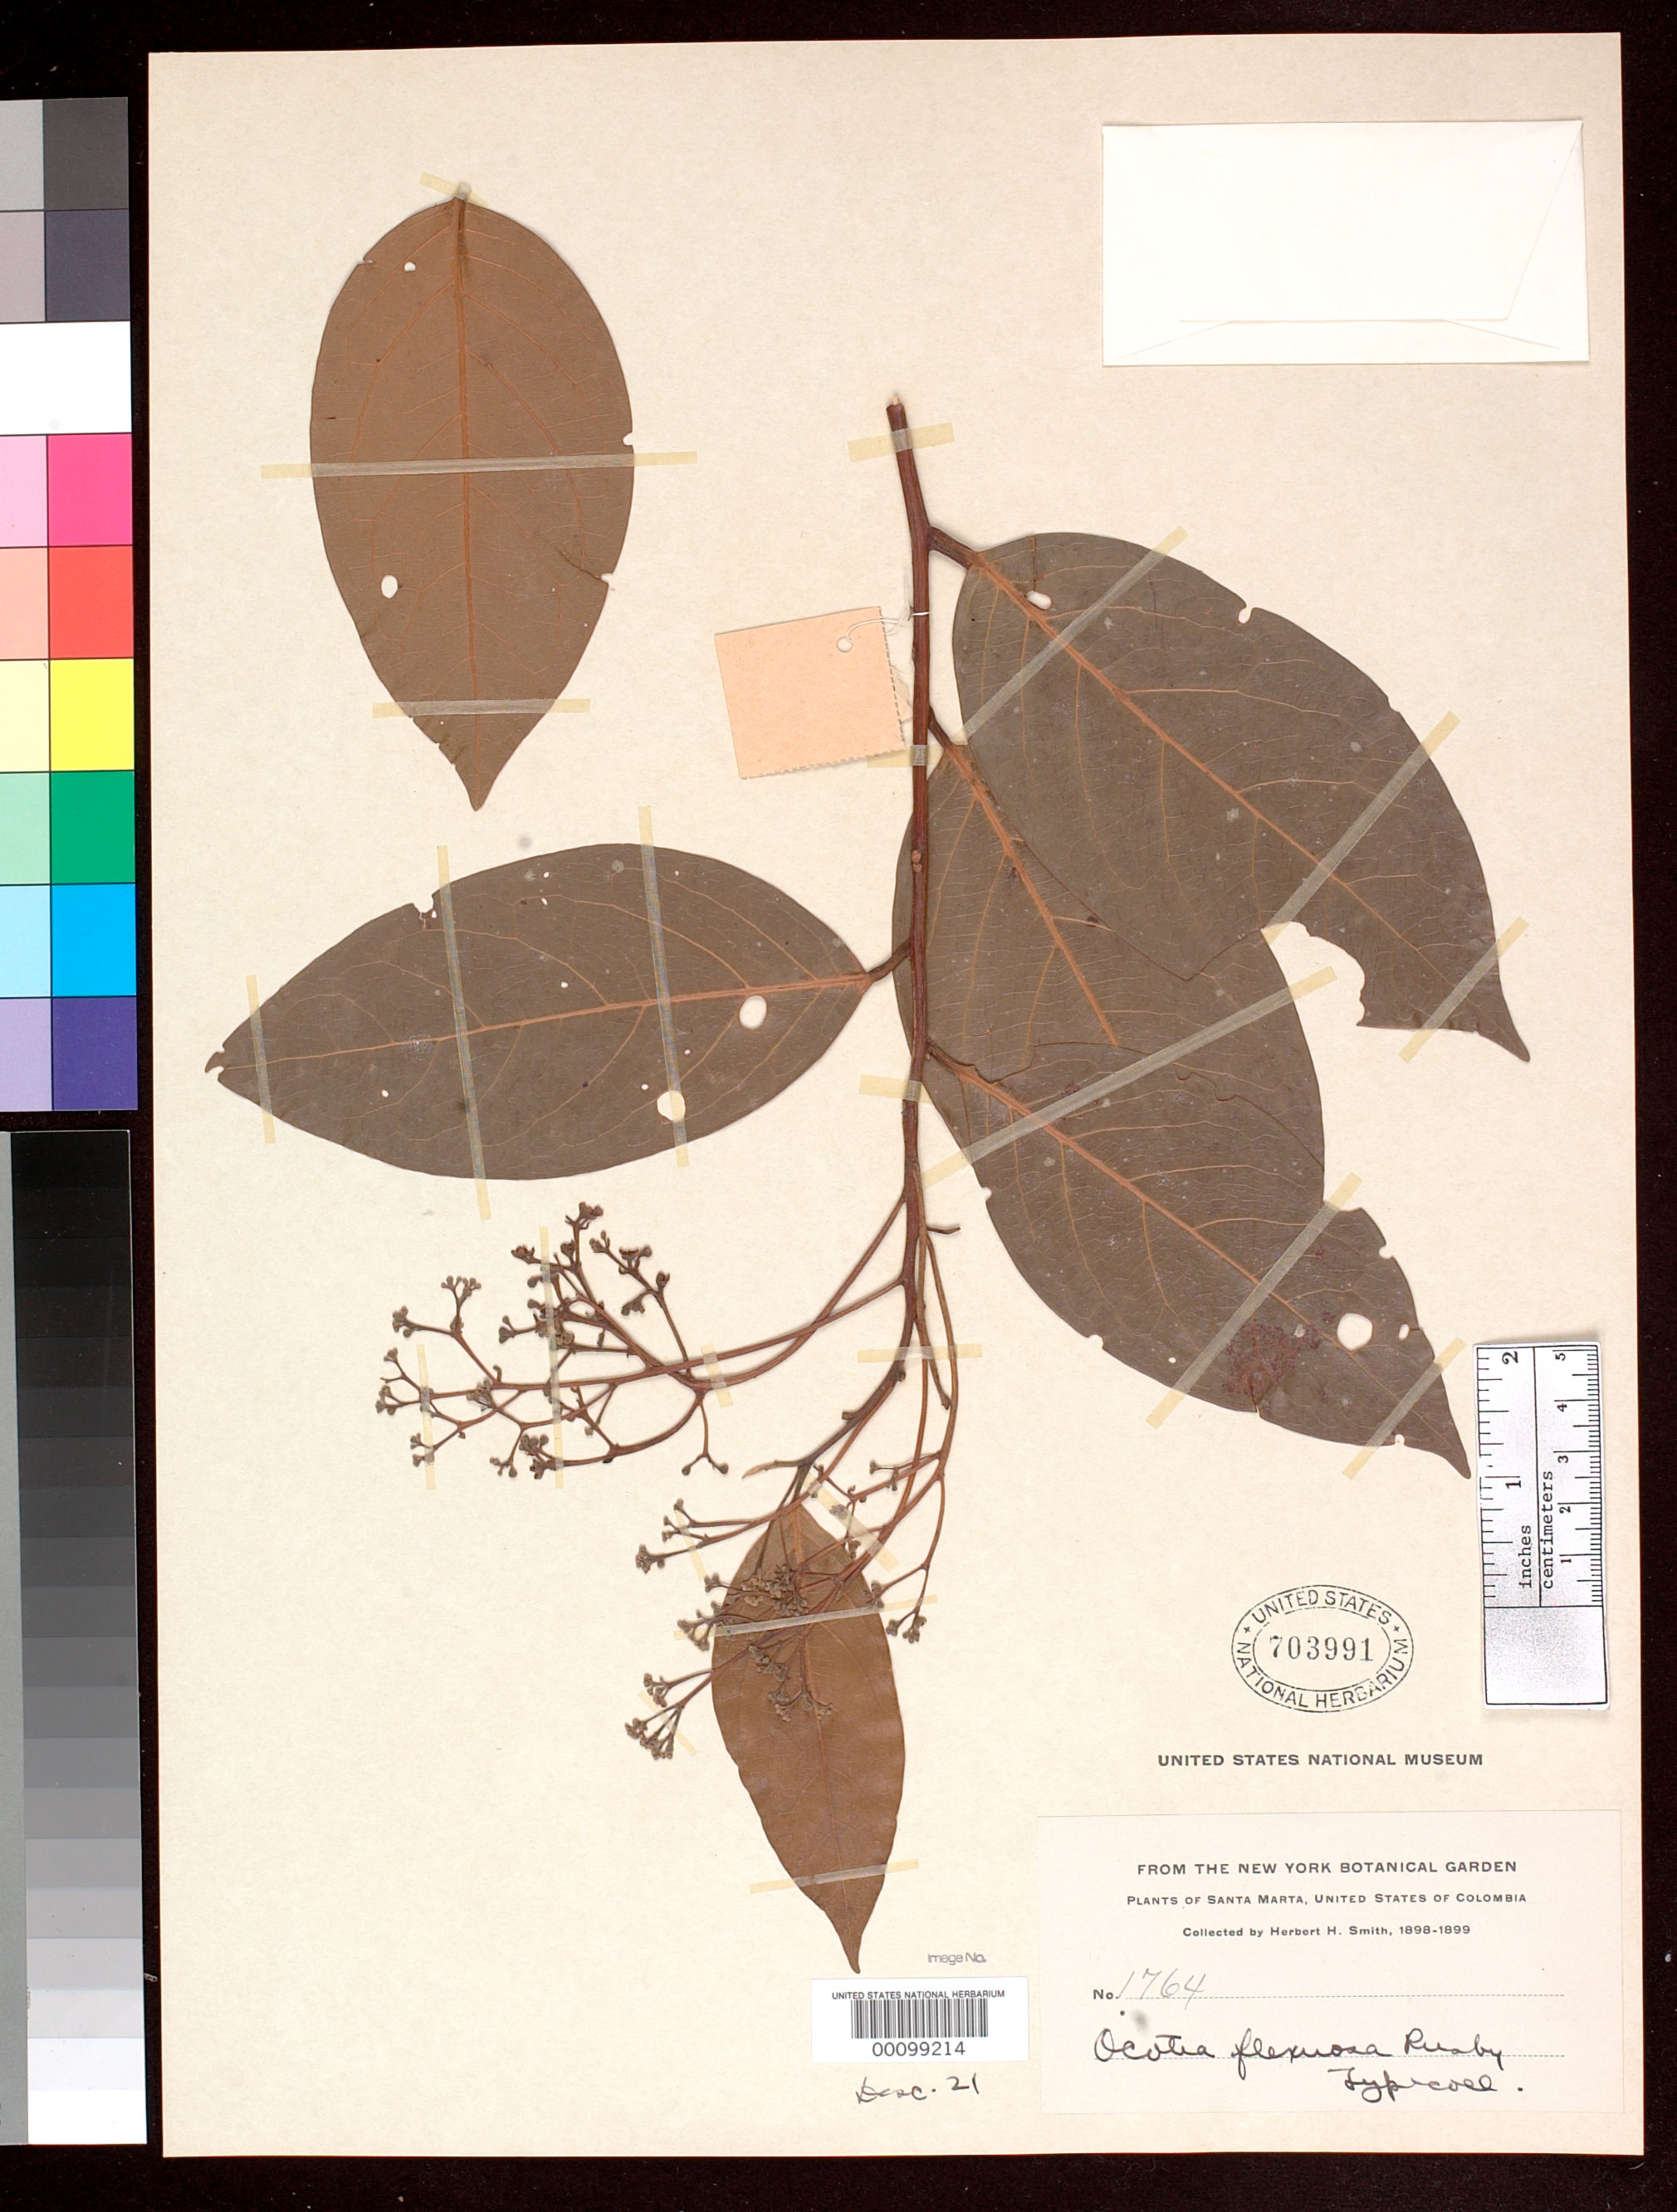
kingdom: Plantae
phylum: Tracheophyta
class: Magnoliopsida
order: Laurales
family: Lauraceae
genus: Ocotea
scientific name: Ocotea flexuosa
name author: Rusby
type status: Isotype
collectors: Herbert H. Smith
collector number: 1764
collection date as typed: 14 Jan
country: Colombia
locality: Above Don Amo Estate.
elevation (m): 762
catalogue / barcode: US 703991